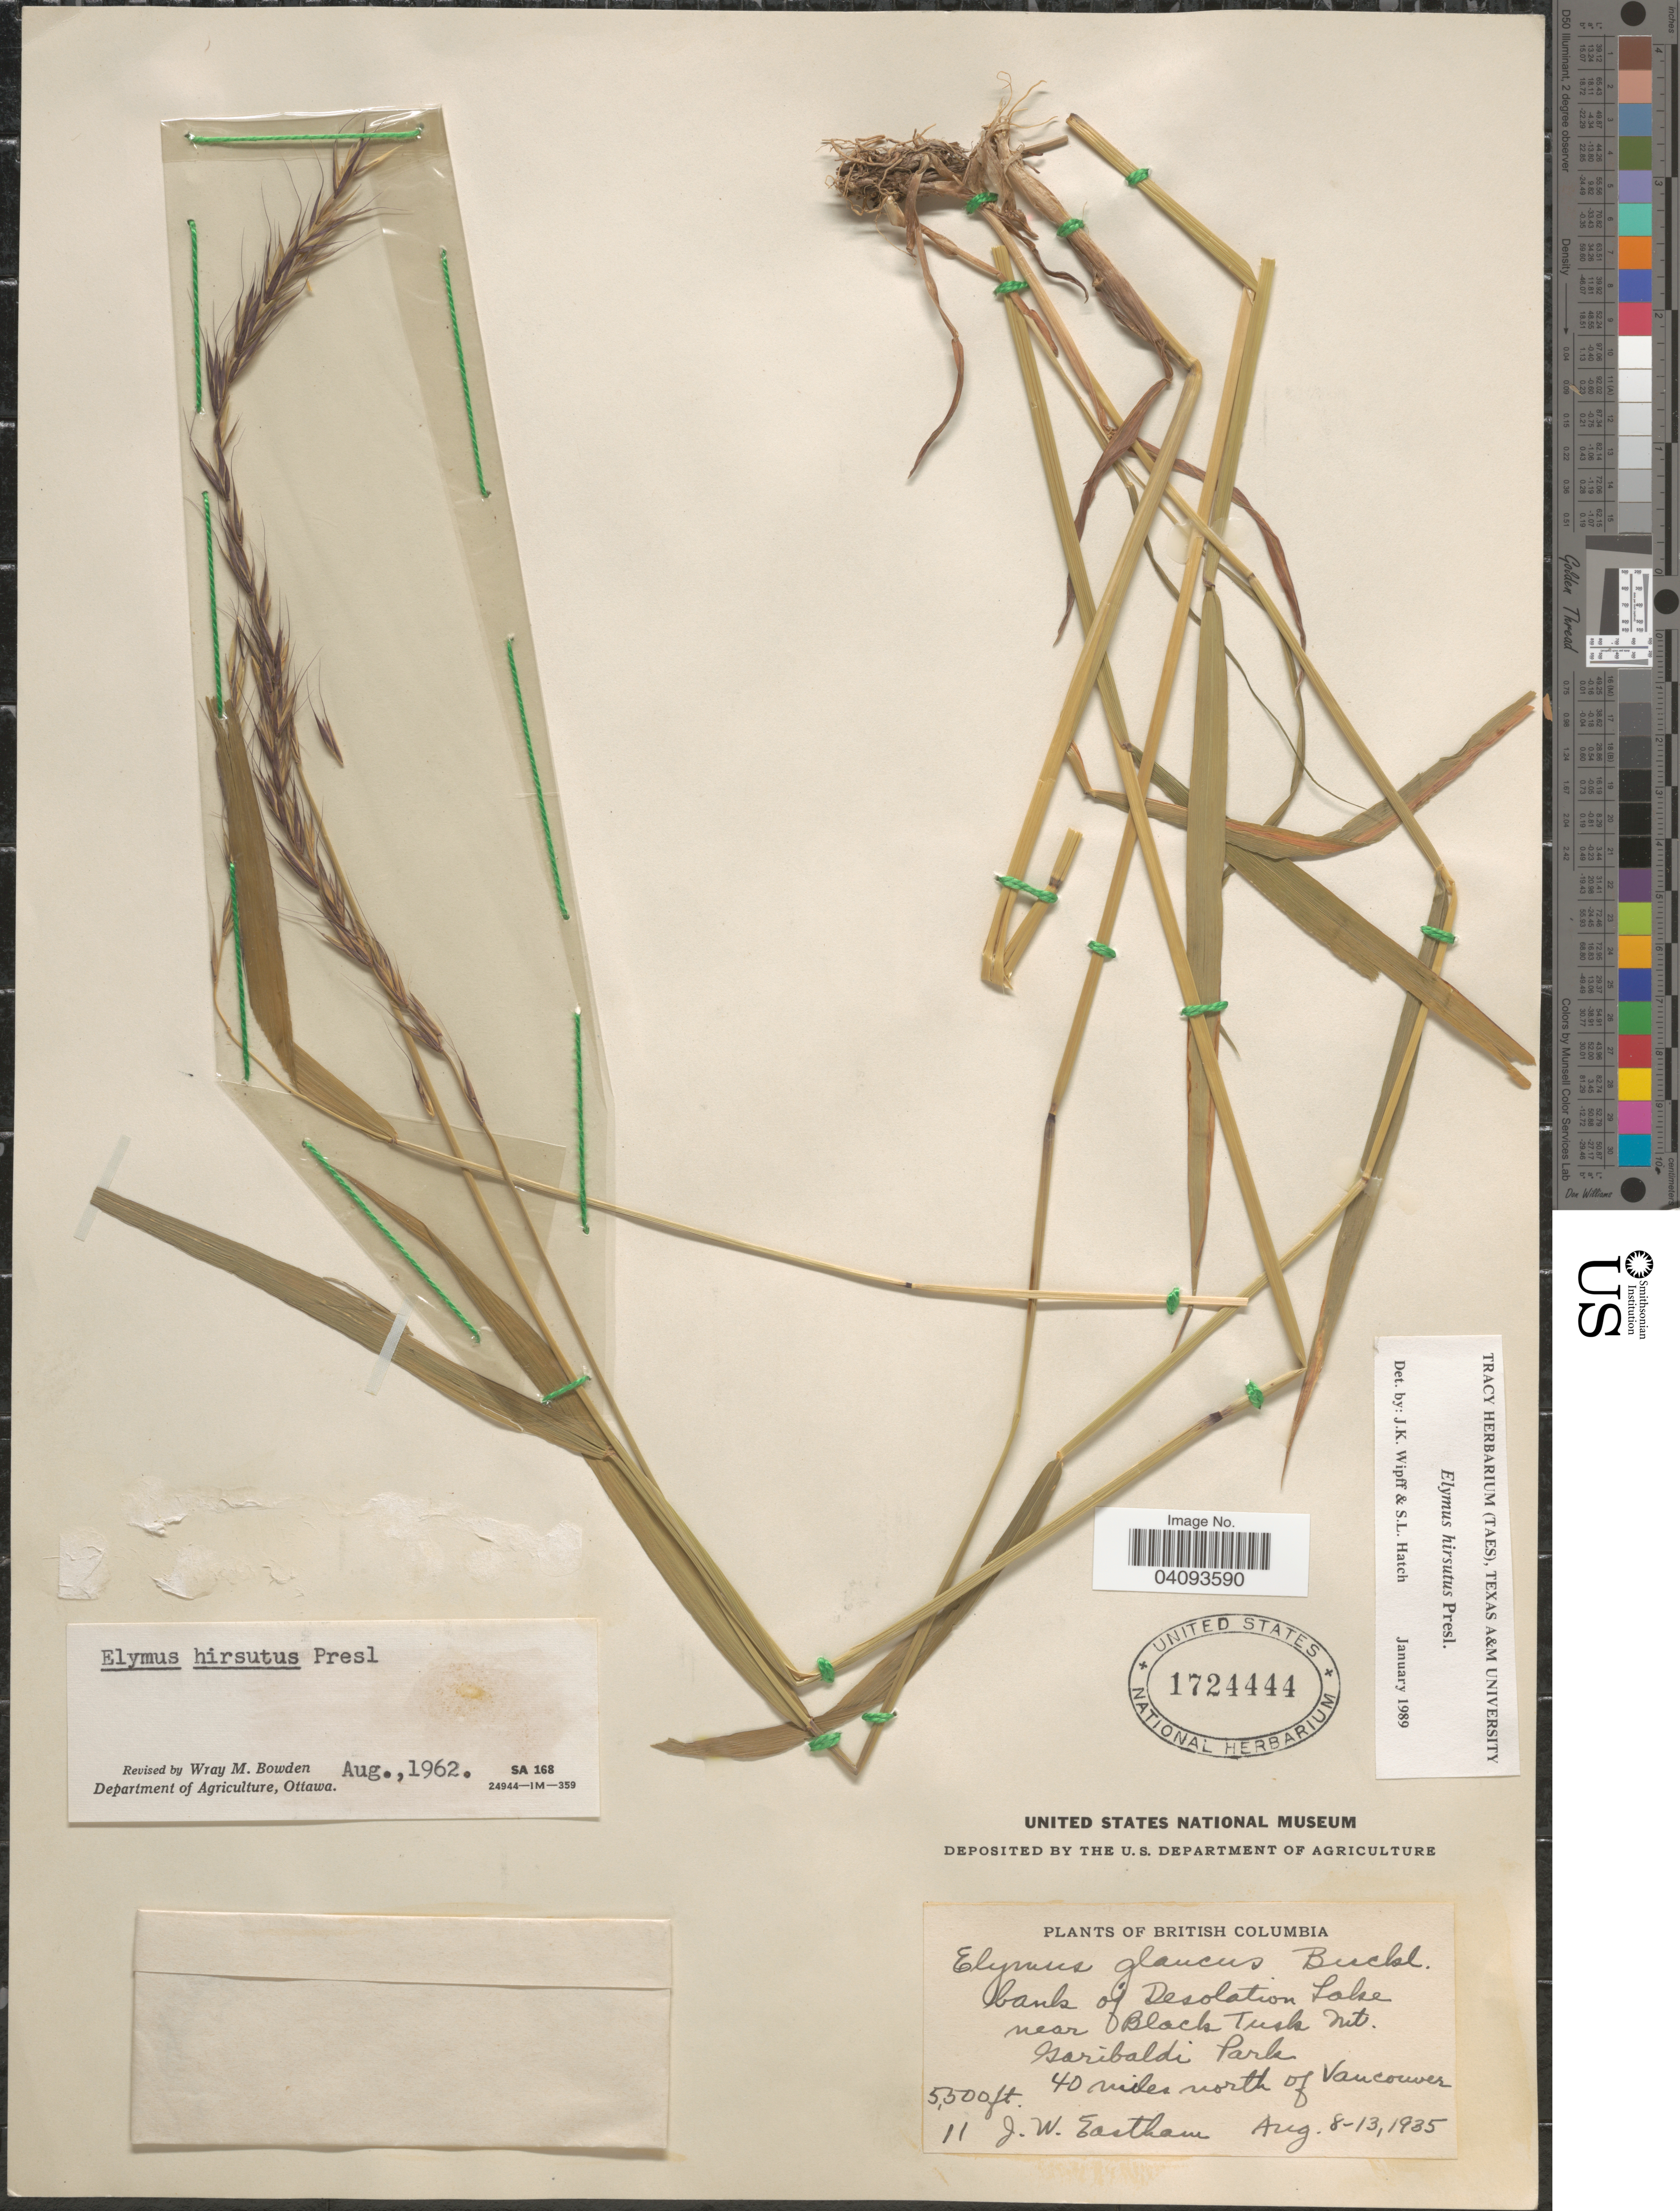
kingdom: Plantae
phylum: Tracheophyta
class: Liliopsida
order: Poales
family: Poaceae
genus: Elymus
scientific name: Elymus hirsutus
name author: J. Presl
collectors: J. Eastham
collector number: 11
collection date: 1935-08-08/1935-08-13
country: Canada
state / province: British Columbia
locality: Banks of Desolation Lake near Black Tusk Mt. Garibaldi Park 40 miles north of Vancouver.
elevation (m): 1676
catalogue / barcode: US 1724444